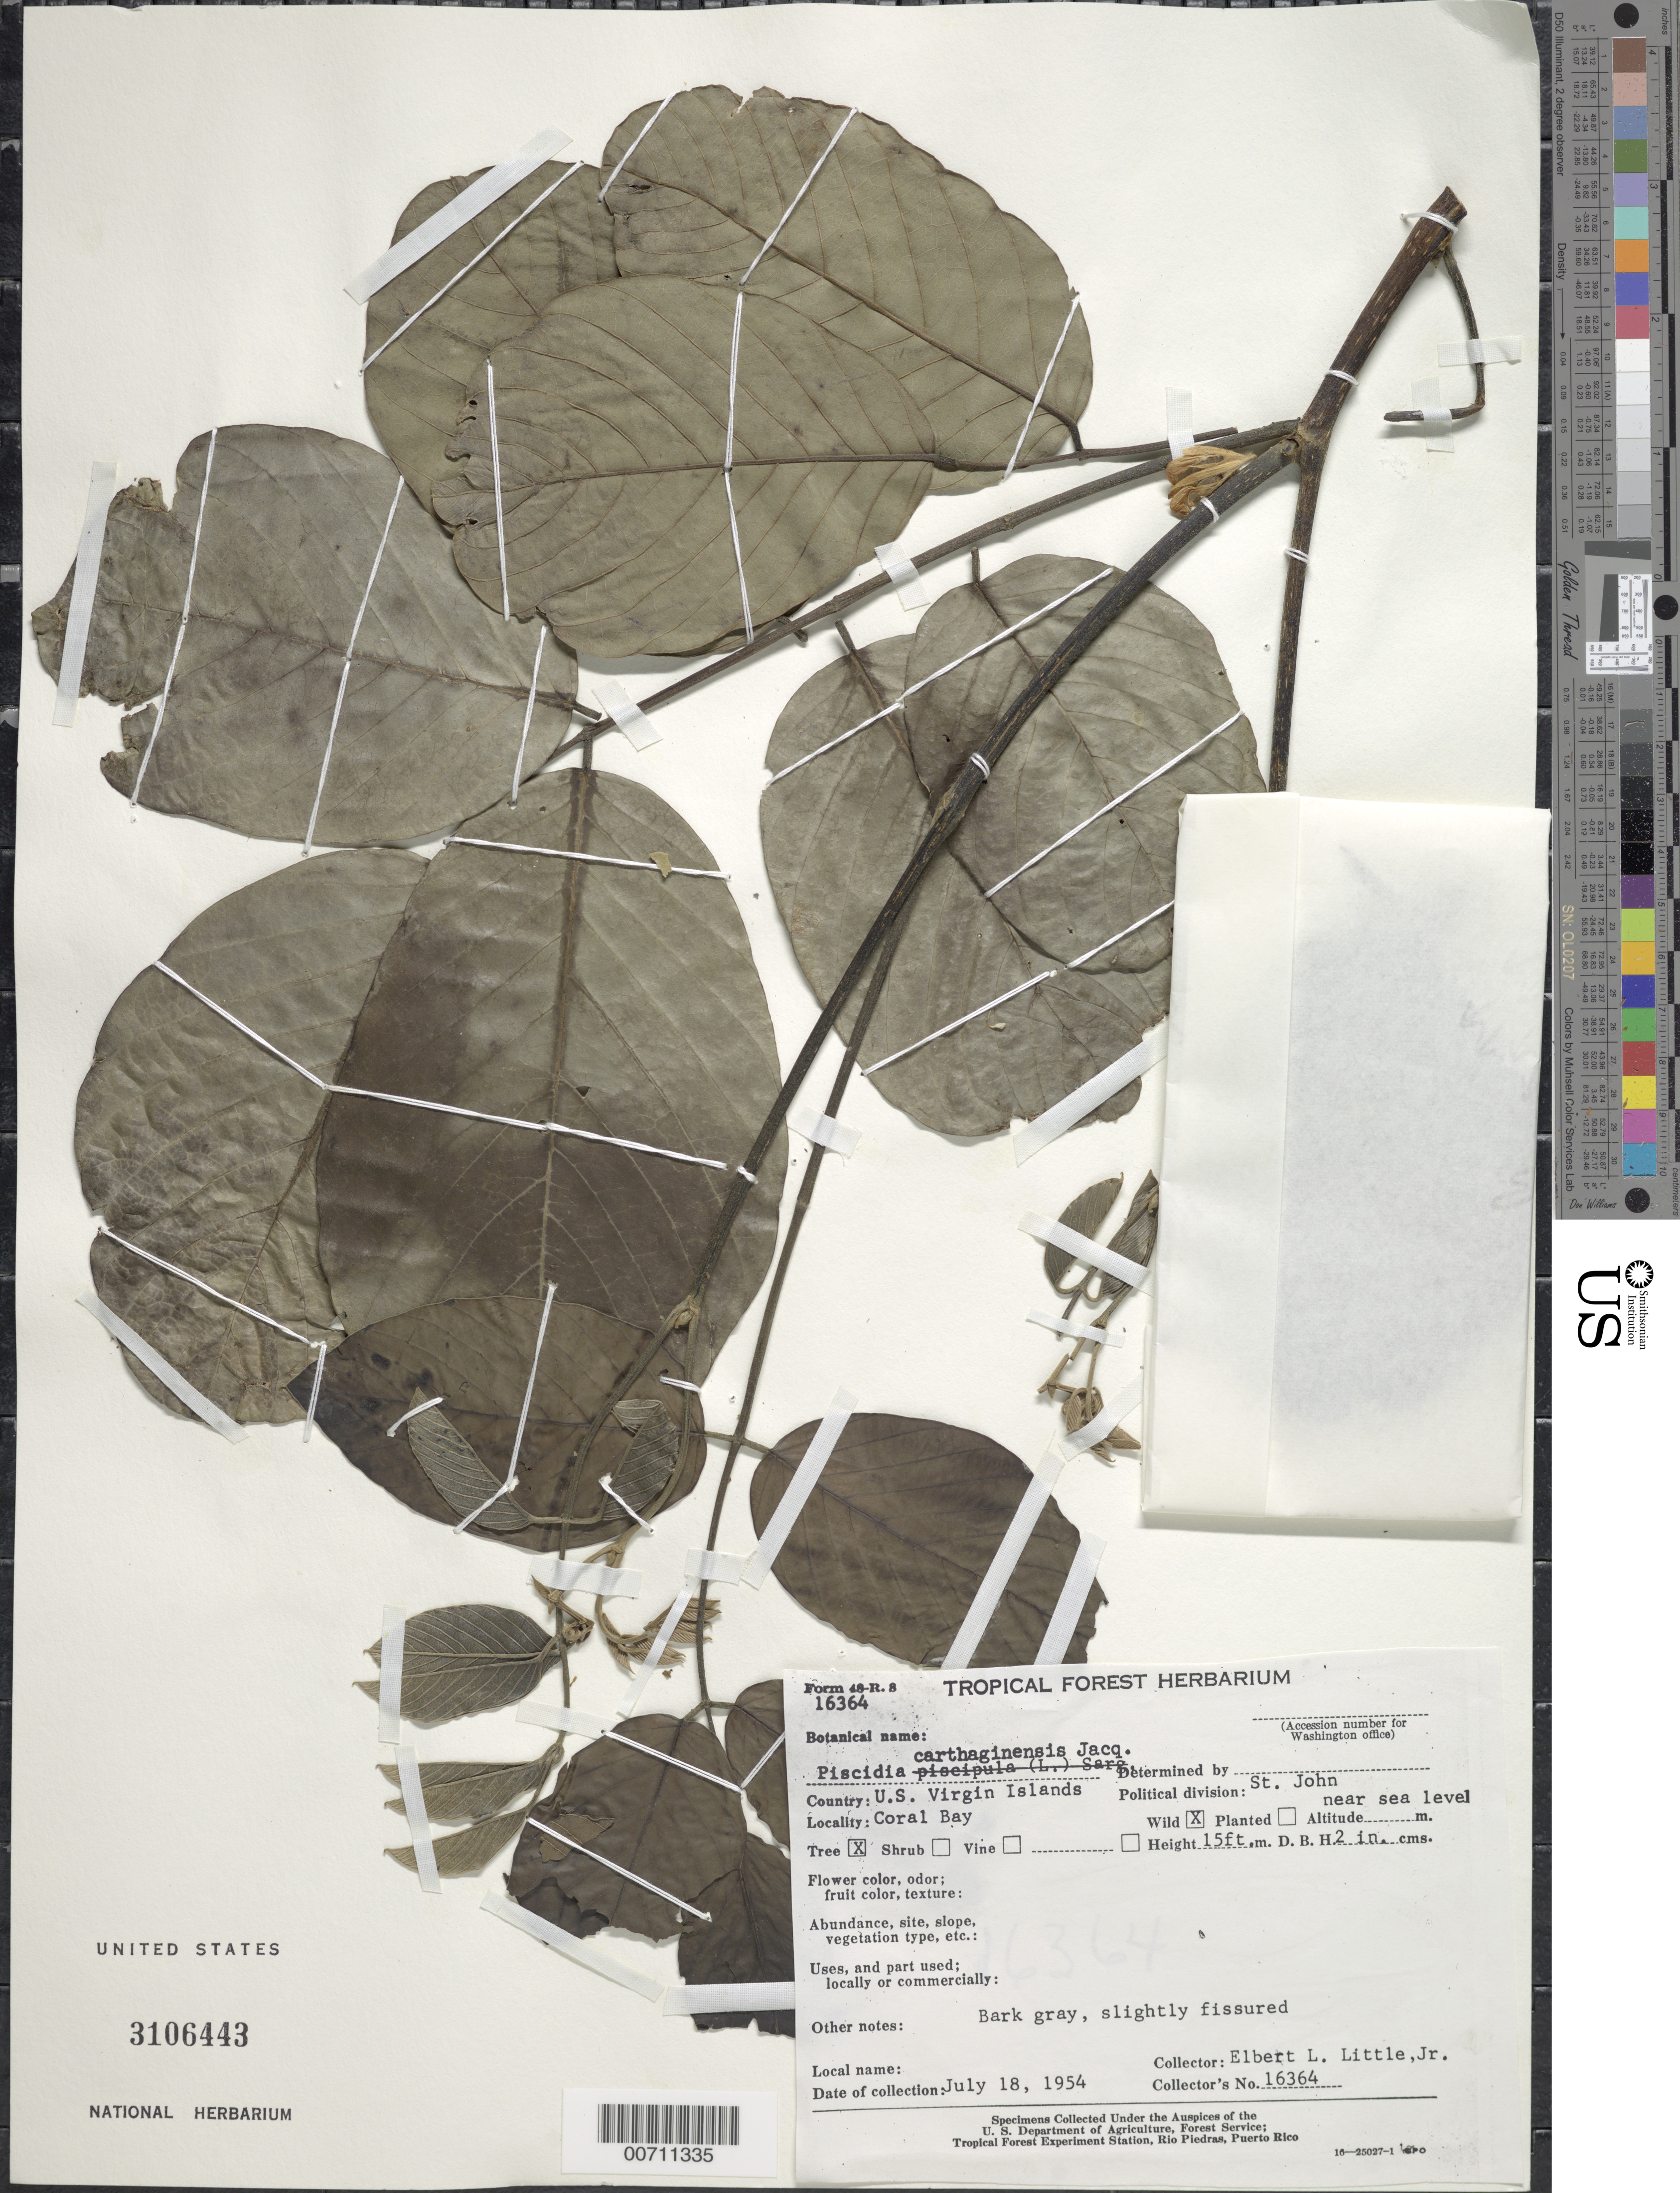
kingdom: Plantae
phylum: Tracheophyta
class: Magnoliopsida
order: Fabales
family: Fabaceae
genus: Piscidia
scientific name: Piscidia carthagenensis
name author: Jacq.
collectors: E. L. Little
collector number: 16364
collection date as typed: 18 Jul 1954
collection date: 1954-07-18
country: U.S. Virgin Islands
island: St. John Island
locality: Coral Bay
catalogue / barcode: US 3106443